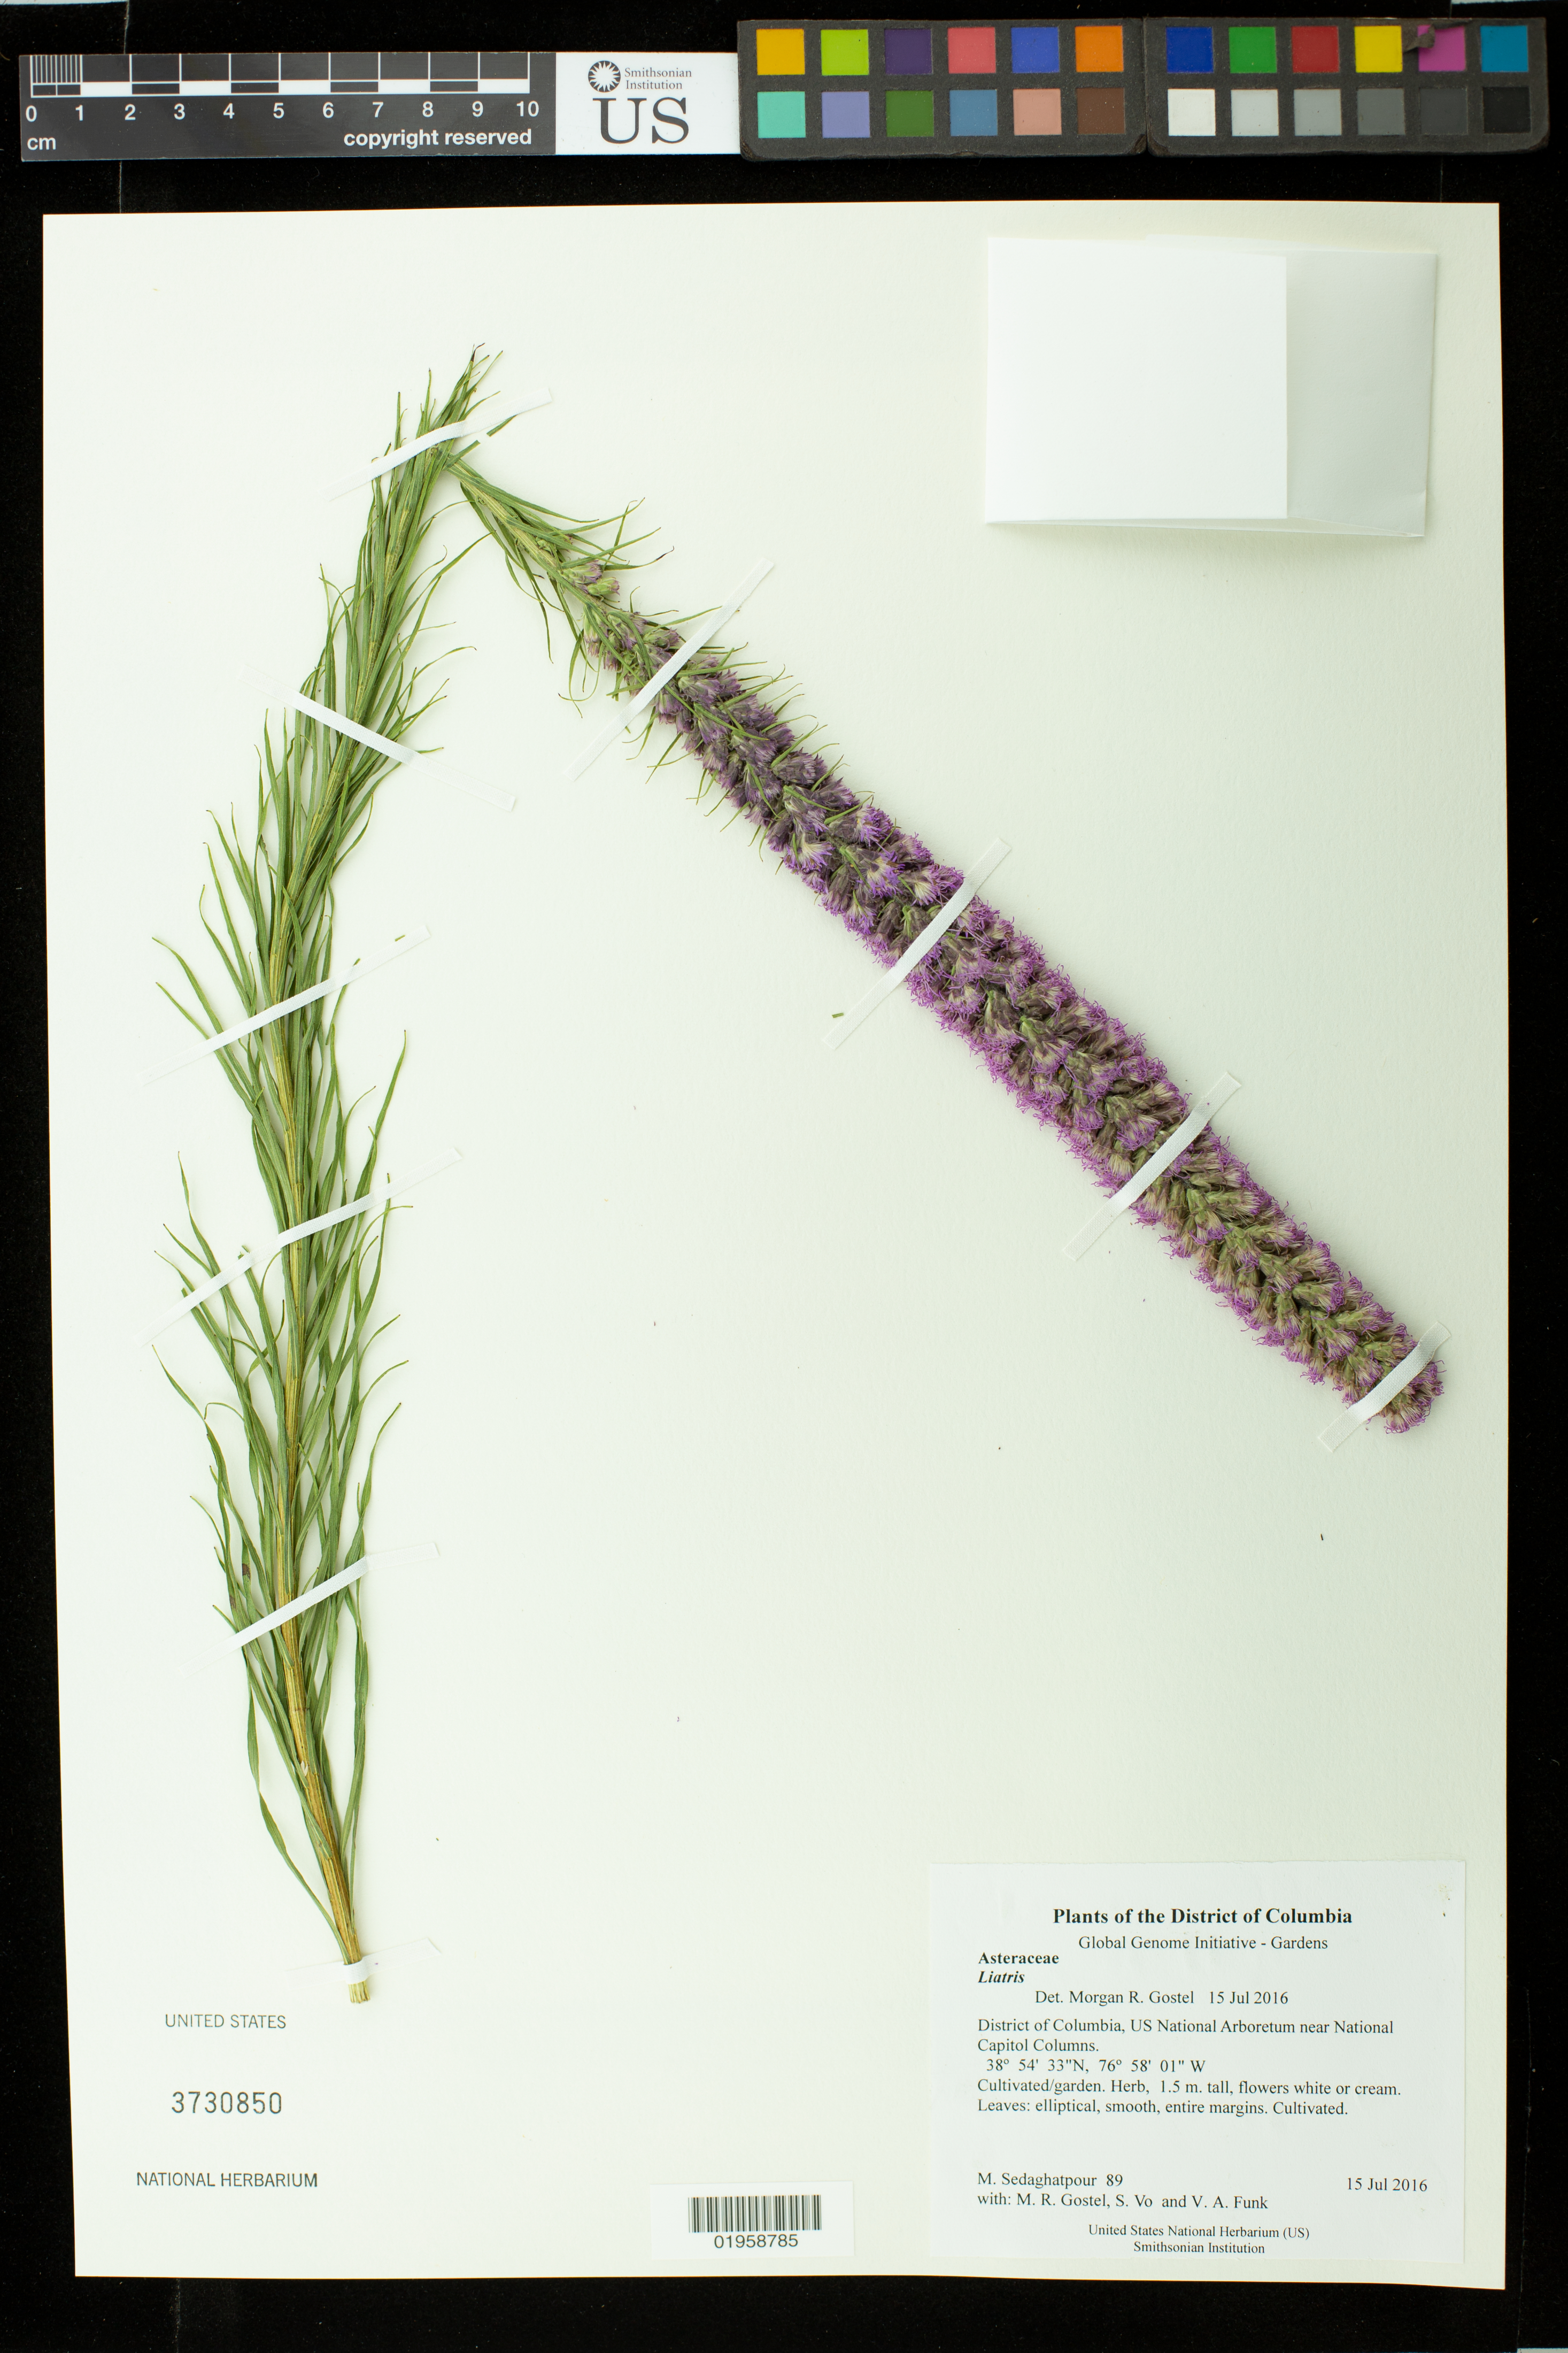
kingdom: Plantae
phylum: Tracheophyta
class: Magnoliopsida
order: Asterales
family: Asteraceae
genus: Liatris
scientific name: Liatris sp.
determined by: Gostel, Morgan R., (BRIT), Botanical Research Institute of Texas (UNITED STATES)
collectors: M. Sedaghatpour, M. R. Gostel, S. Vo & V. Funk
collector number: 89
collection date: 2016-07-15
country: United States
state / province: District of Columbia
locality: US National Arboretum near National Capitol Columns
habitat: Cultivated/garden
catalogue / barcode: US 3730850